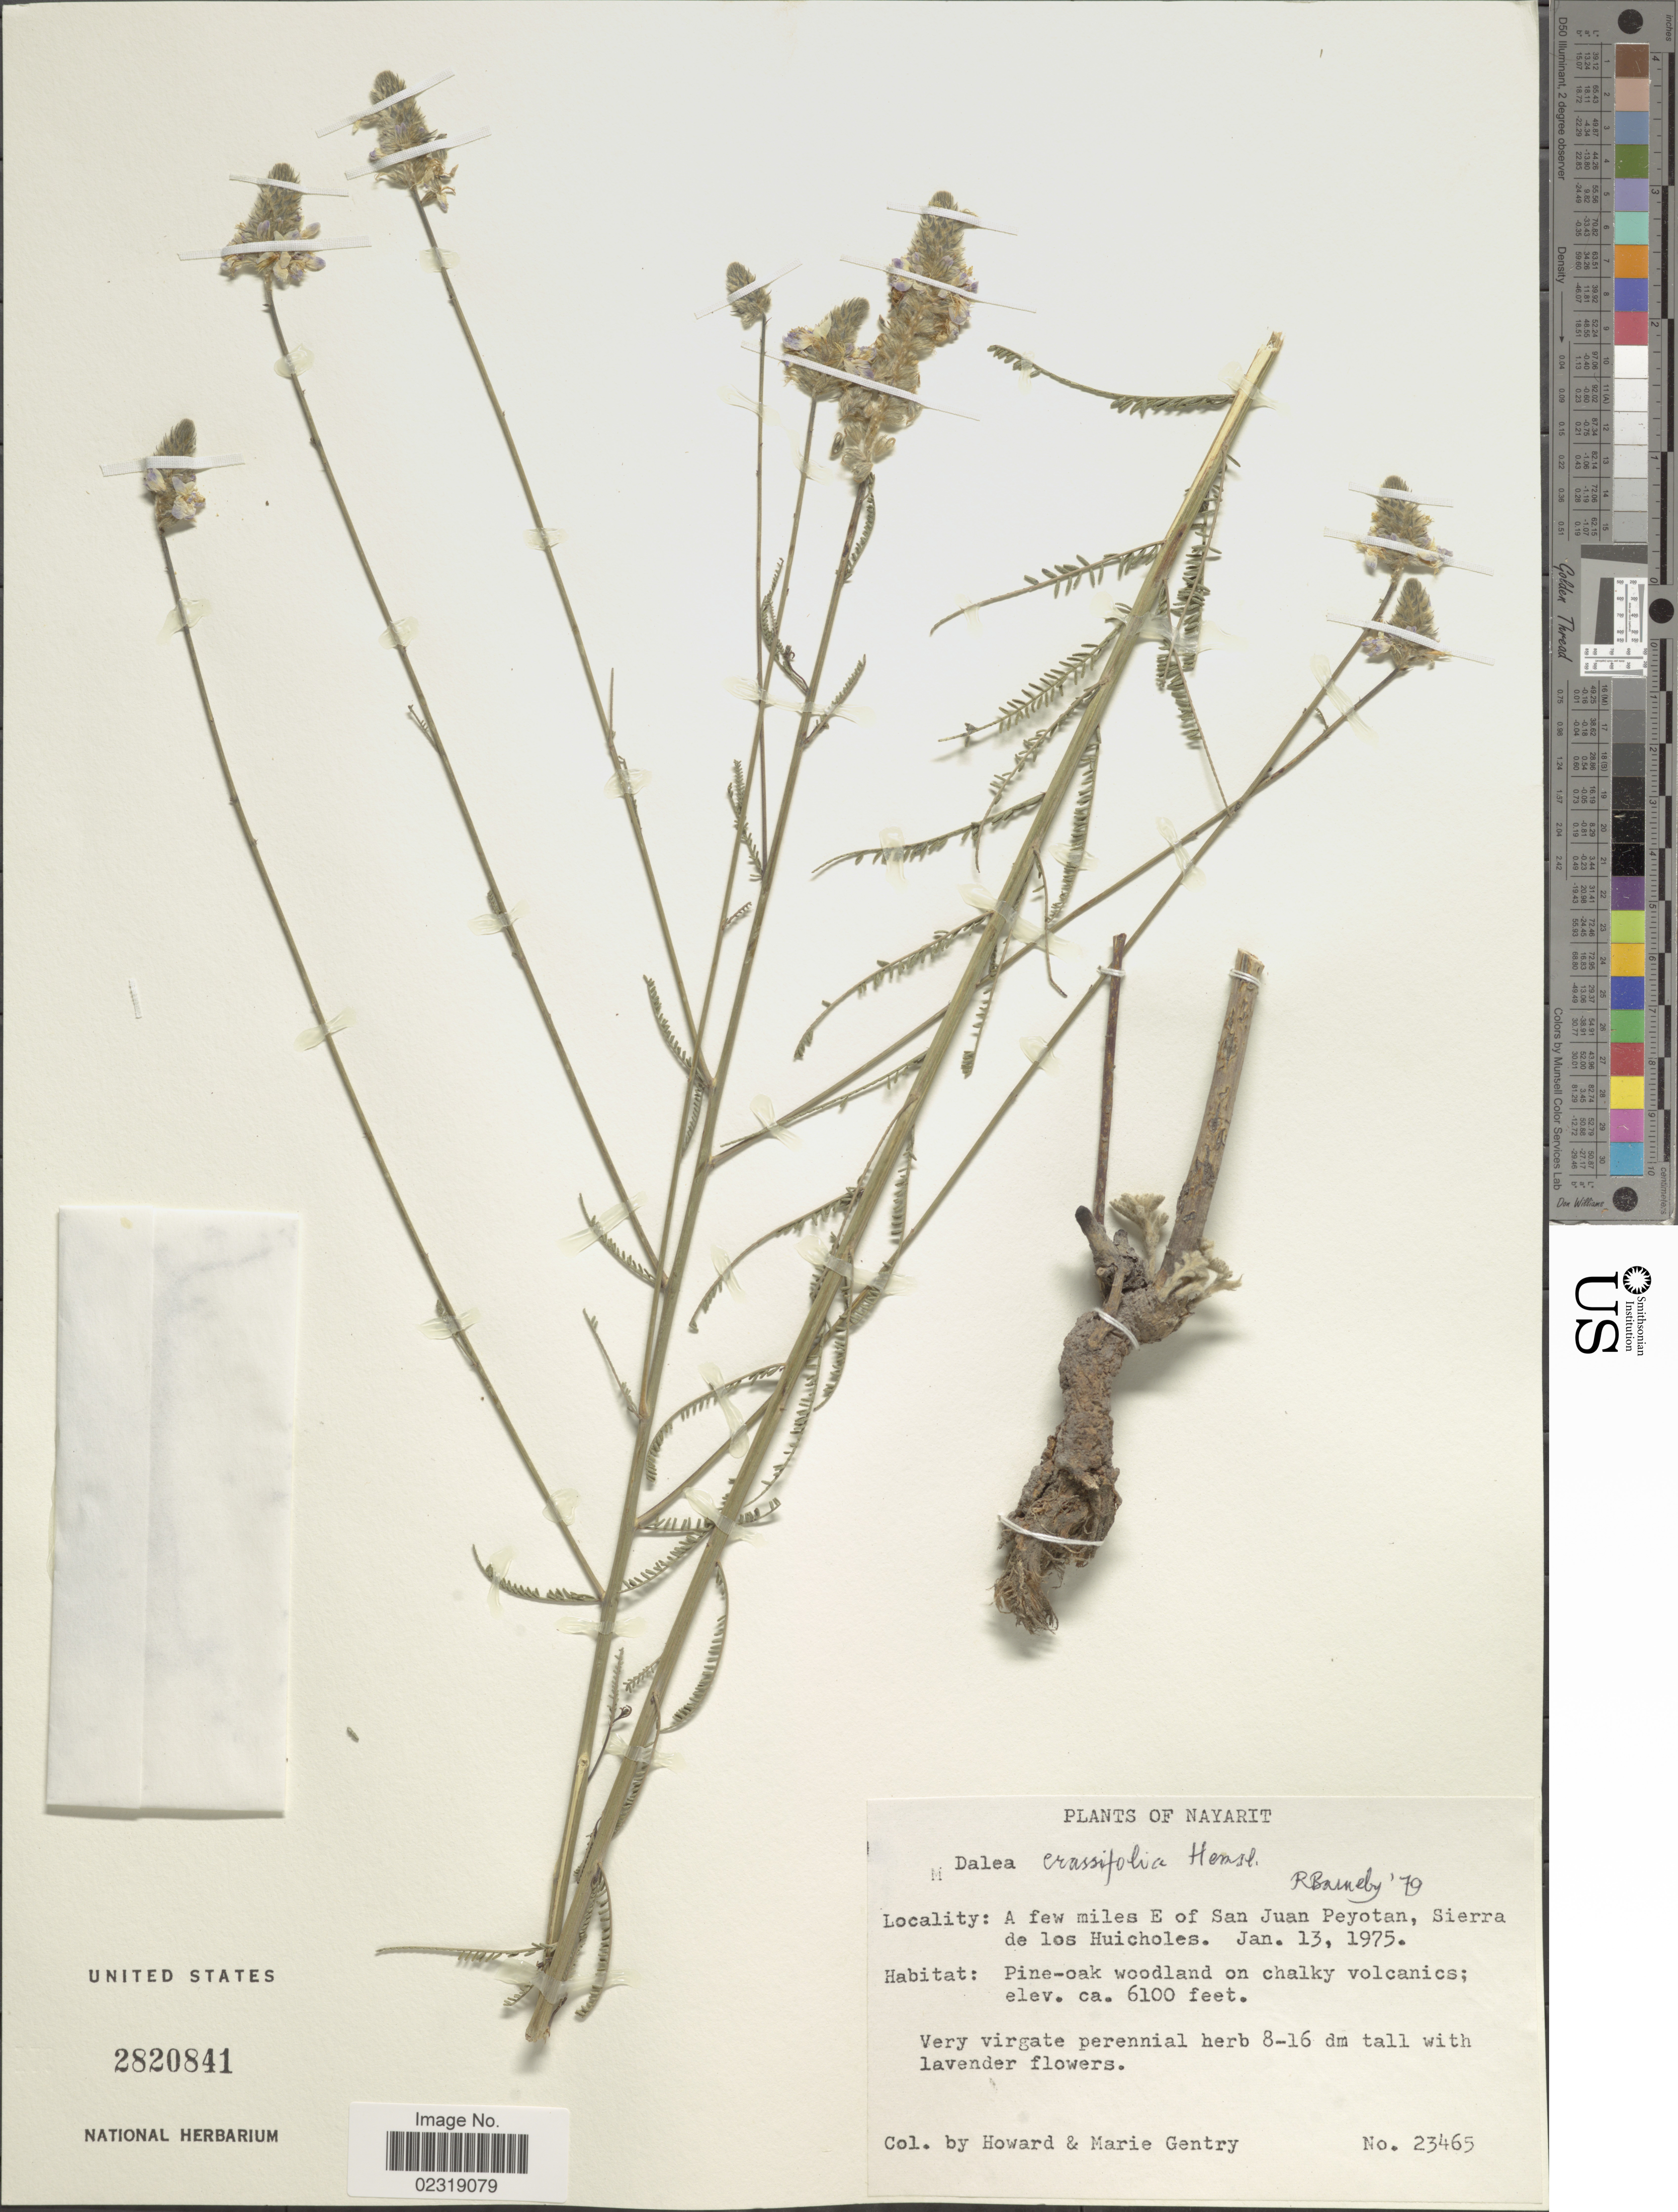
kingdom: Plantae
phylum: Tracheophyta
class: Magnoliopsida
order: Fabales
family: Fabaceae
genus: Dalea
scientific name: Dalea crassifolia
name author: Hemsl.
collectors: H. S. Gentry & M. Gentry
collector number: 23465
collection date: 1975-01-13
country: Mexico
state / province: Nayarit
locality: Nayarit, A few miles E of San Juan Peyotan, Sierra de los Huicholes.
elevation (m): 1859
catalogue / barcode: US 2820841